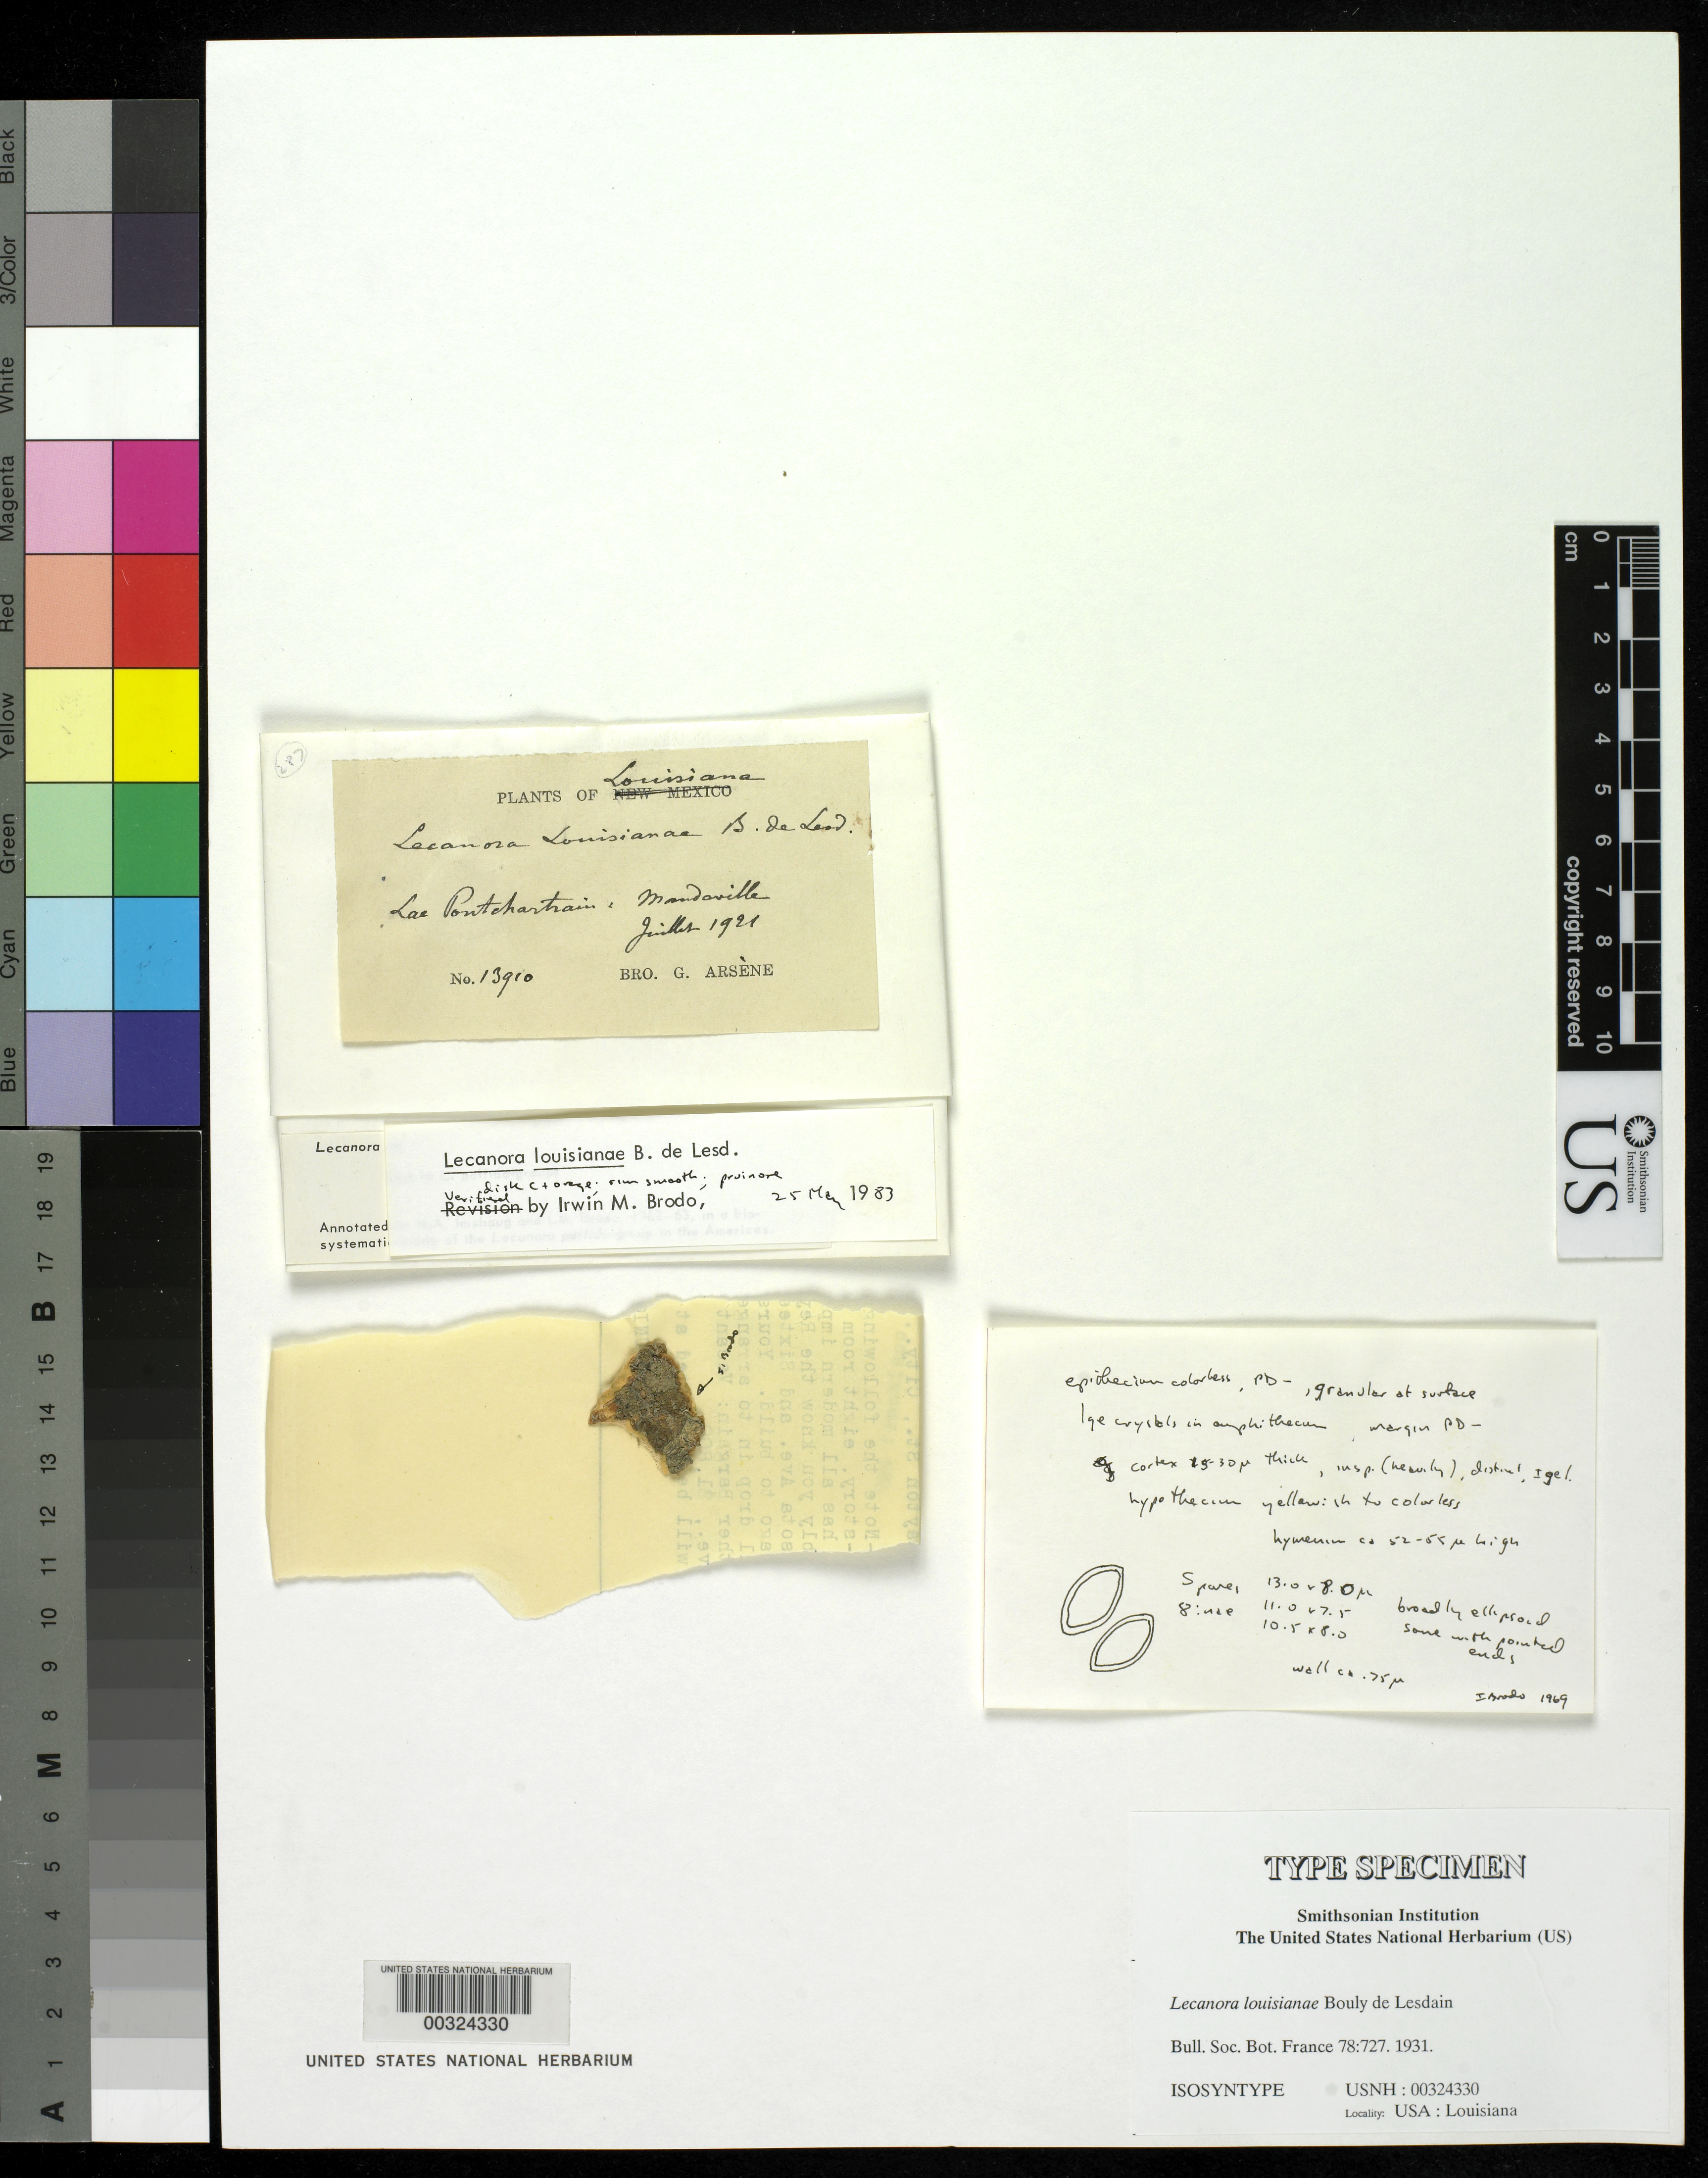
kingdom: Fungi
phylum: Ascomycota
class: Lecanoromycetes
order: Lecanorales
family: Lecanoraceae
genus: Lecanora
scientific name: Lecanora louisianae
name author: B. de Lesd.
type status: Isosyntype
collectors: Bro. G. Arsène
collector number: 13910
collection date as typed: Jul 1921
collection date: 1921-07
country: United States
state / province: Louisiana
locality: Covington, Madeville, Lac Ponchartrain.